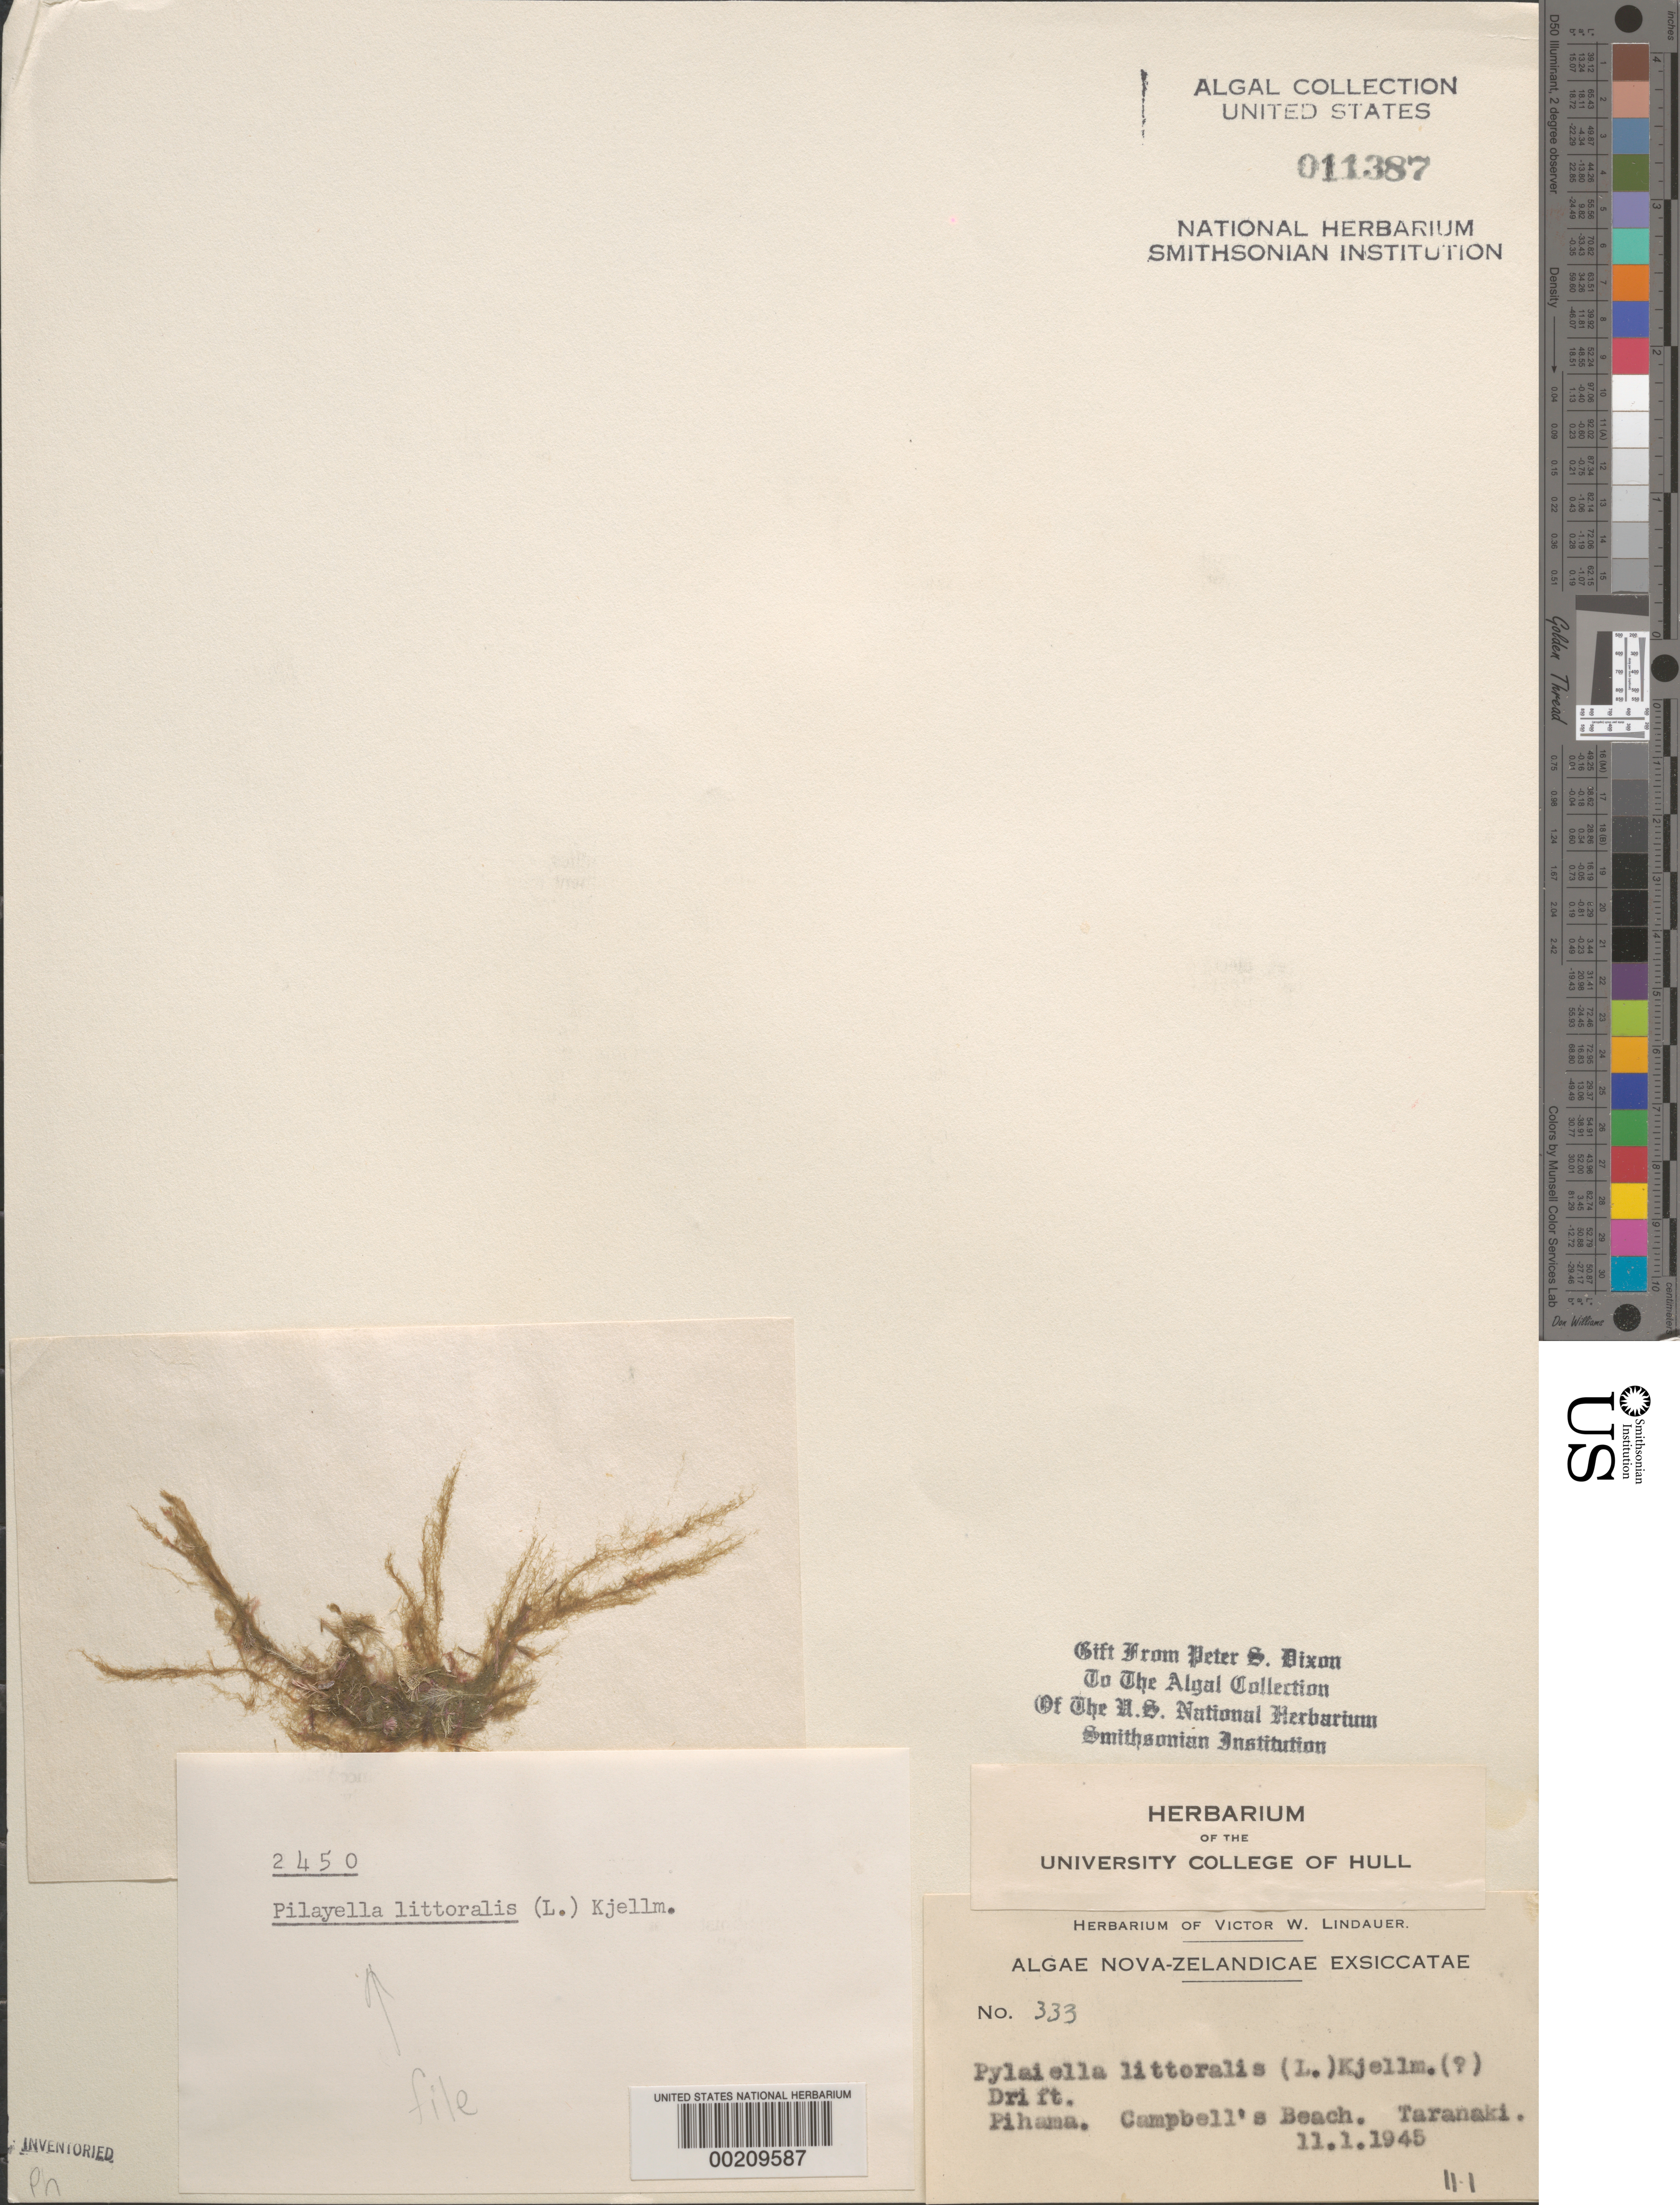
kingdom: Chromista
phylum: Ochrophyta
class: Phaeophyceae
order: Ectocarpales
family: Acinetosporaceae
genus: Pylaiella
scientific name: Pylaiella litoralis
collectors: V. Lindauer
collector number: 333 & PSD 2450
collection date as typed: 11 Jan 1945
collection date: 1945-01-11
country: New Zealand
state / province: Taranaki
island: North Island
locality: Pihama, Campbell's Beach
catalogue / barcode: US 11387